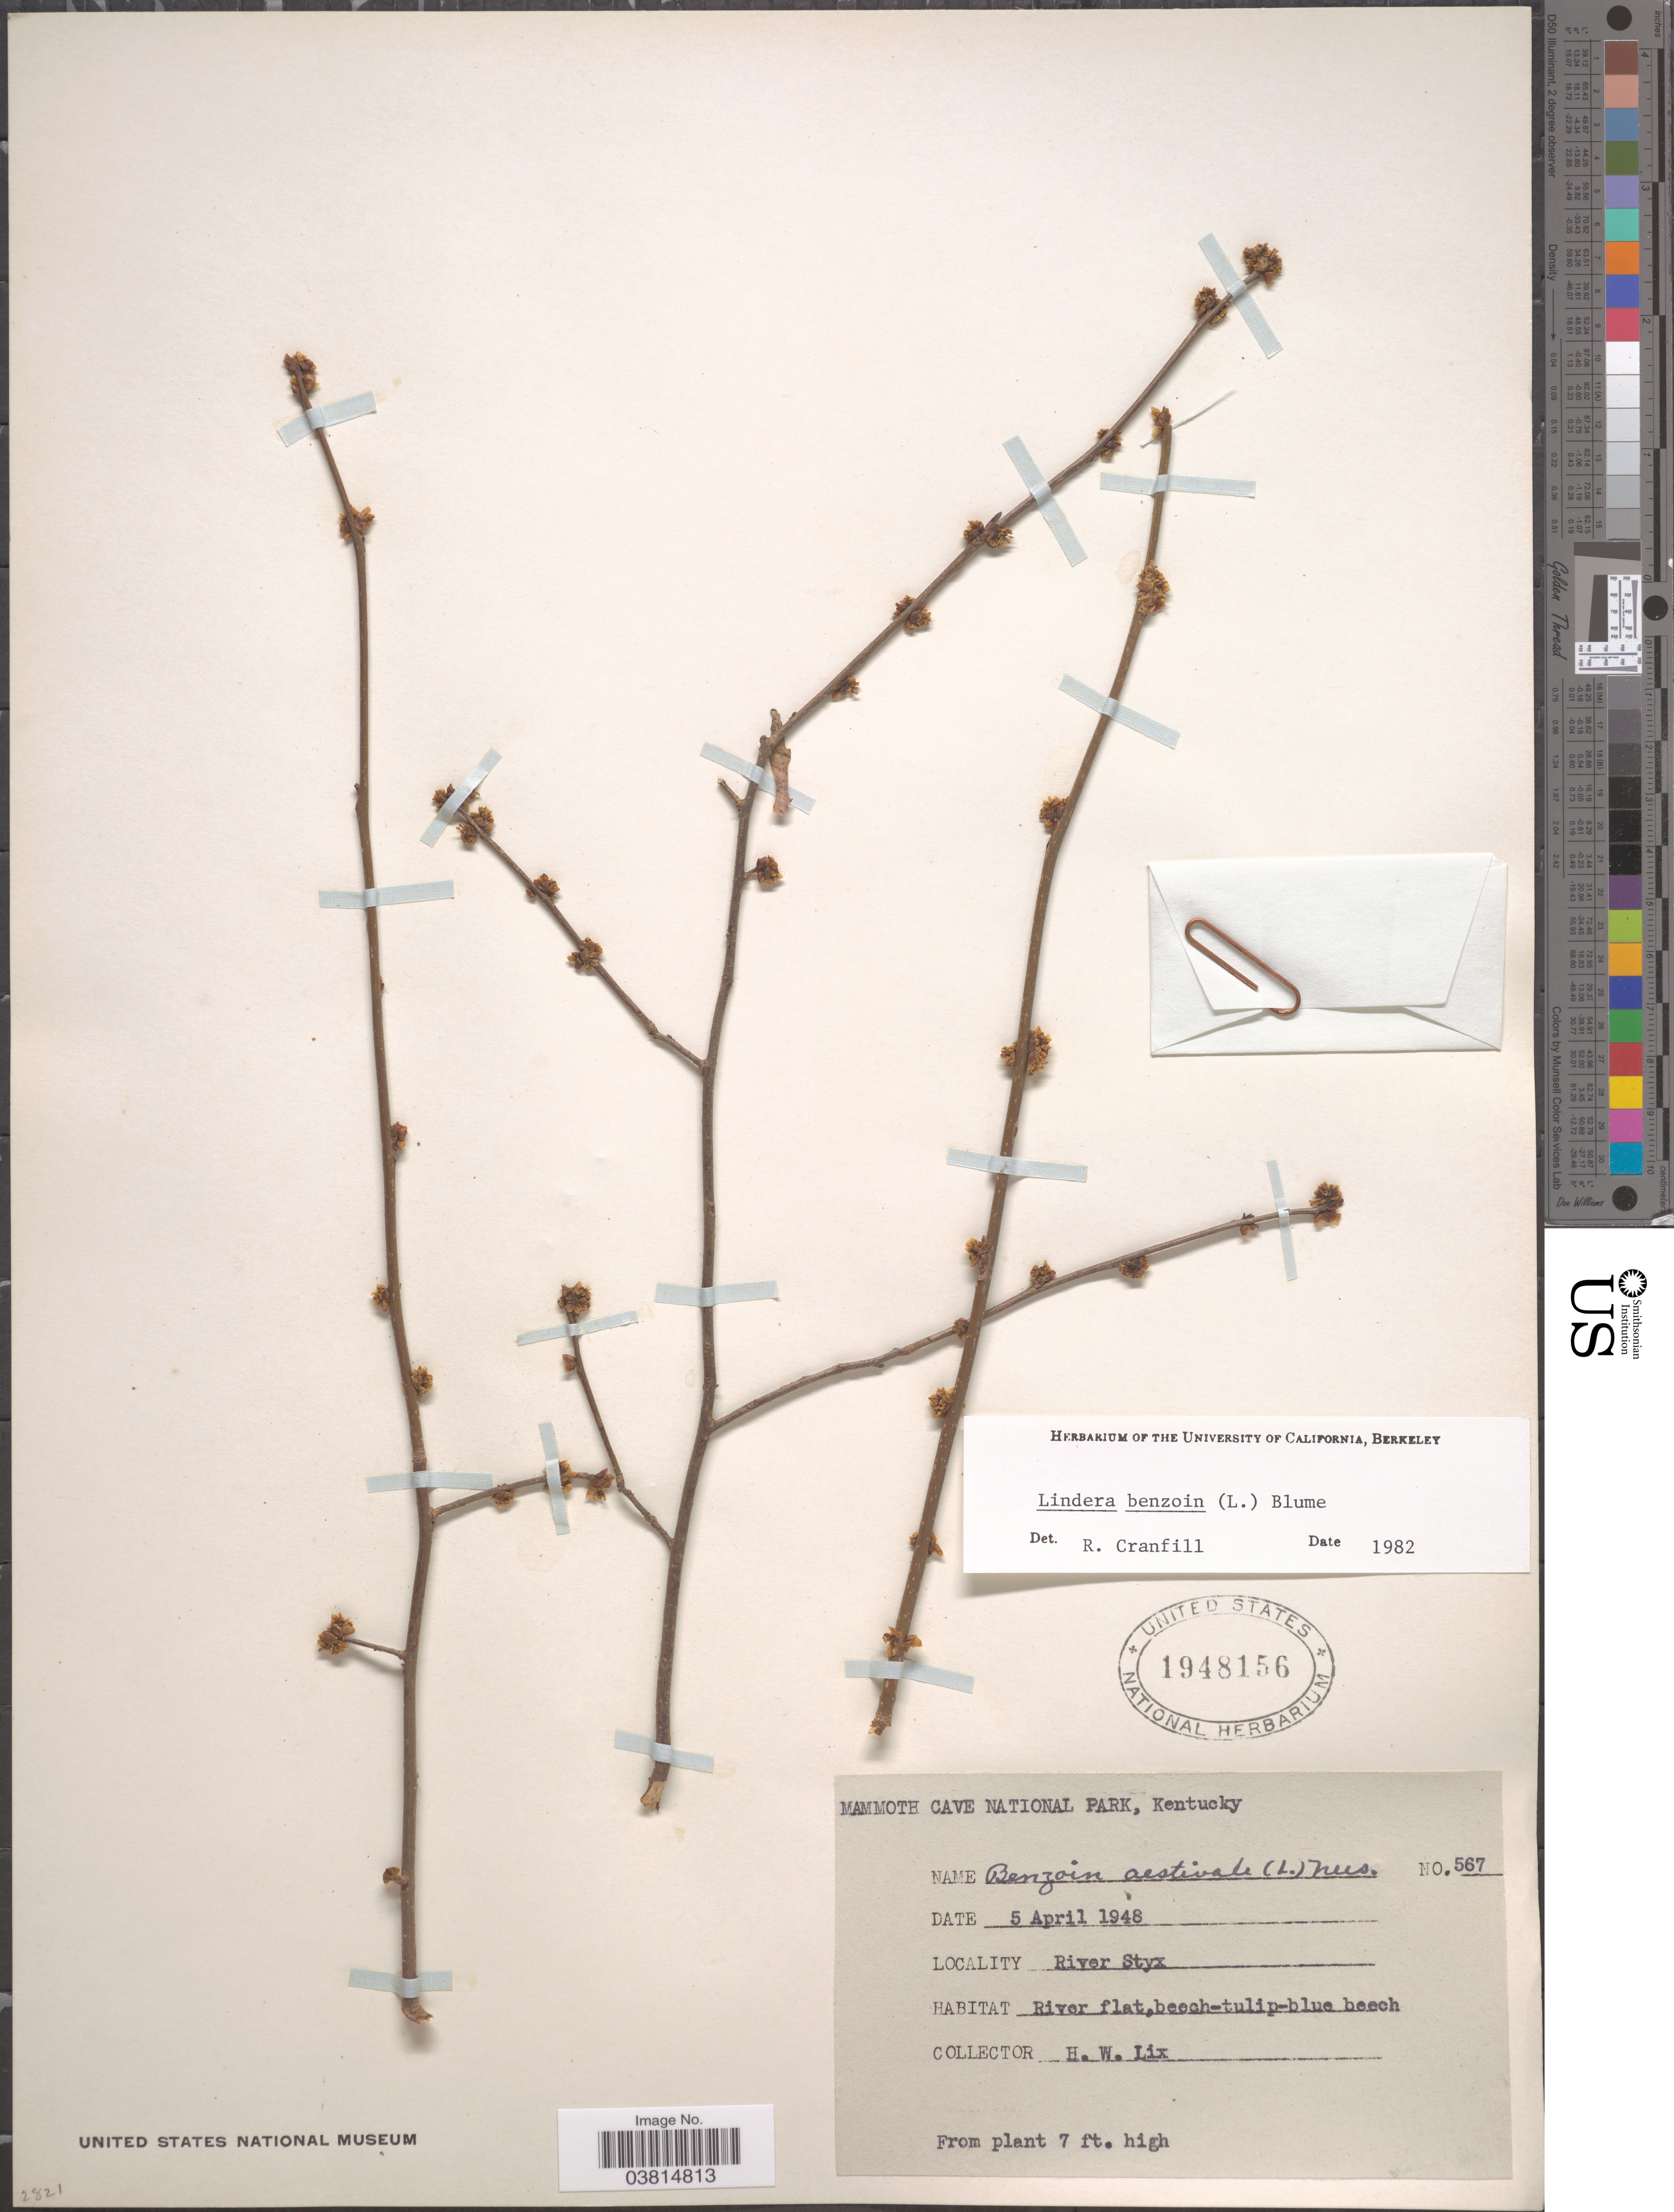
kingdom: Plantae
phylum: Tracheophyta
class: Magnoliopsida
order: Laurales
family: Lauraceae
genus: Lindera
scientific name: Lindera benzoin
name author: (L.) Blume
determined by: Cranfill, R.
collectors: H. W. Lix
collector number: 567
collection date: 1948-04-05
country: United States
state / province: Kentucky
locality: Mammoth Cave National Park. River Styx.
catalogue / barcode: US 1948156